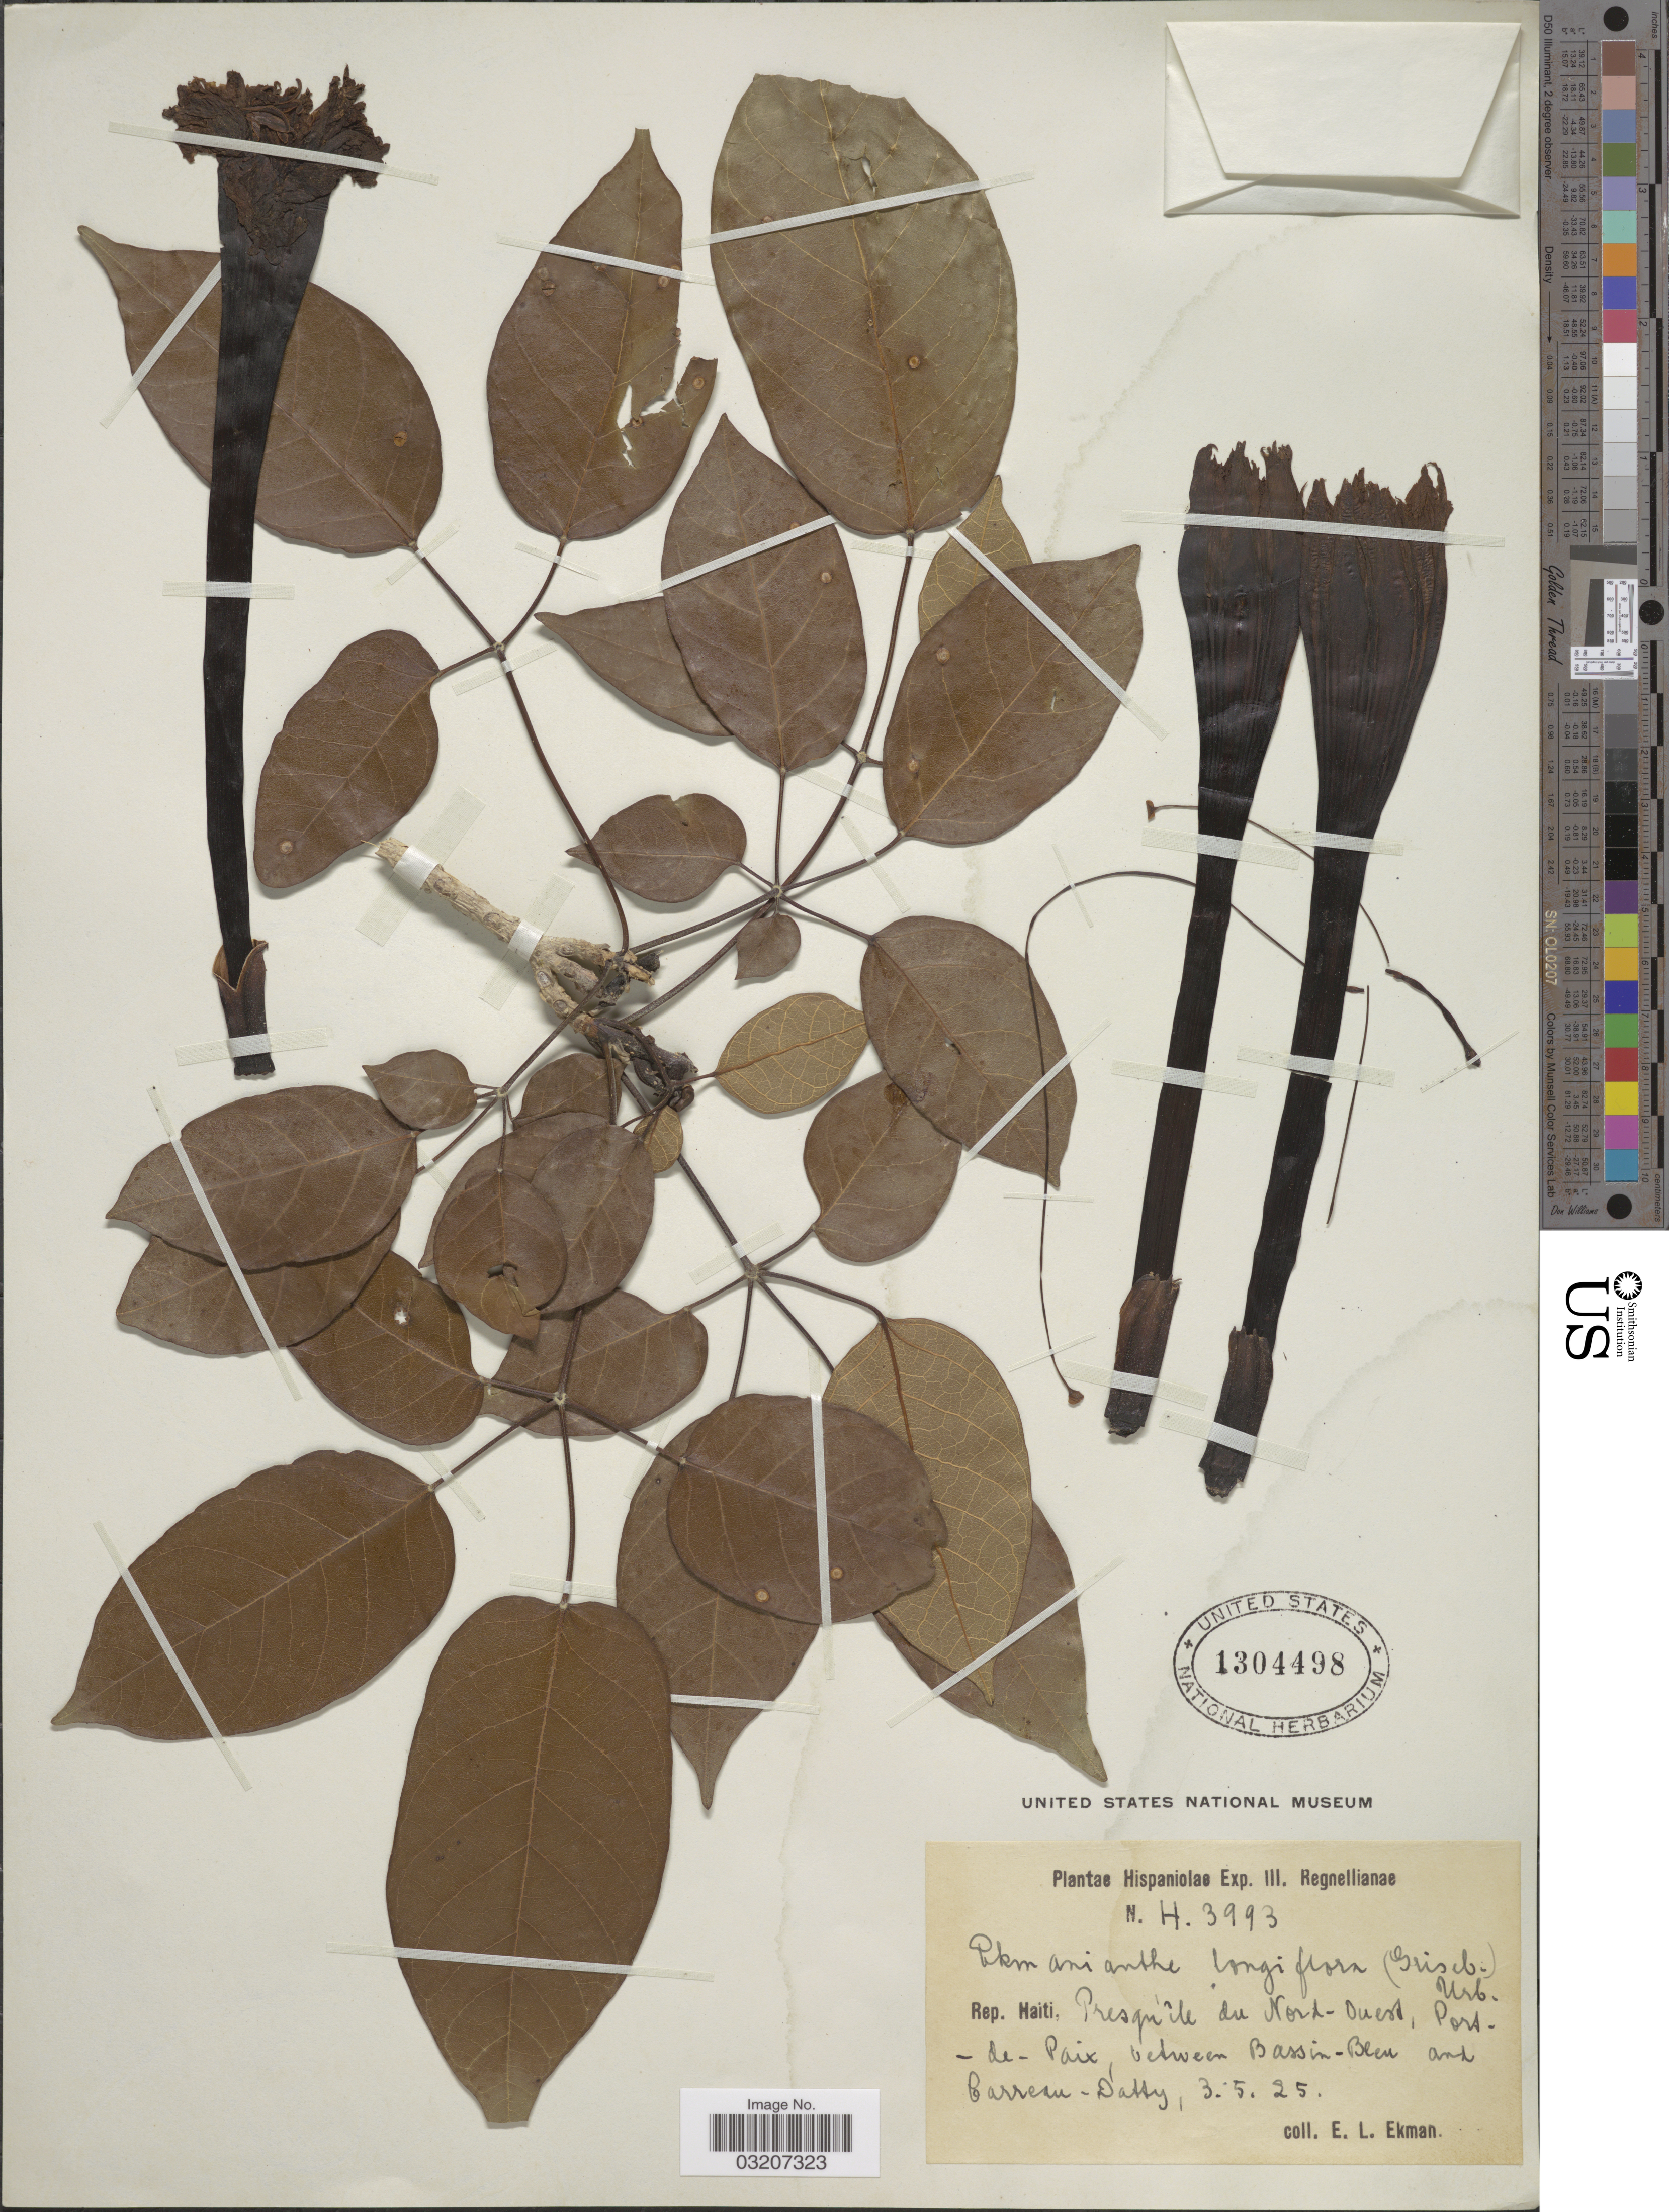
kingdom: Plantae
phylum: Tracheophyta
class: Magnoliopsida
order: Lamiales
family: Bignoniaceae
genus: Ekmanianthe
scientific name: Ekmanianthe longiflora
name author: (Griseb.) Urb.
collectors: E. L. Ekman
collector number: H3993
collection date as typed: Transcribed d/m/y: 3/5/25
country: Haiti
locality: Hispaniolae Exp. III. Regnellianae, Presquîle du Nord-Ouest, Port de Paix, between Bassin-Bleu and Carreau-Datty [Dati].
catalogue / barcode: US 1304498